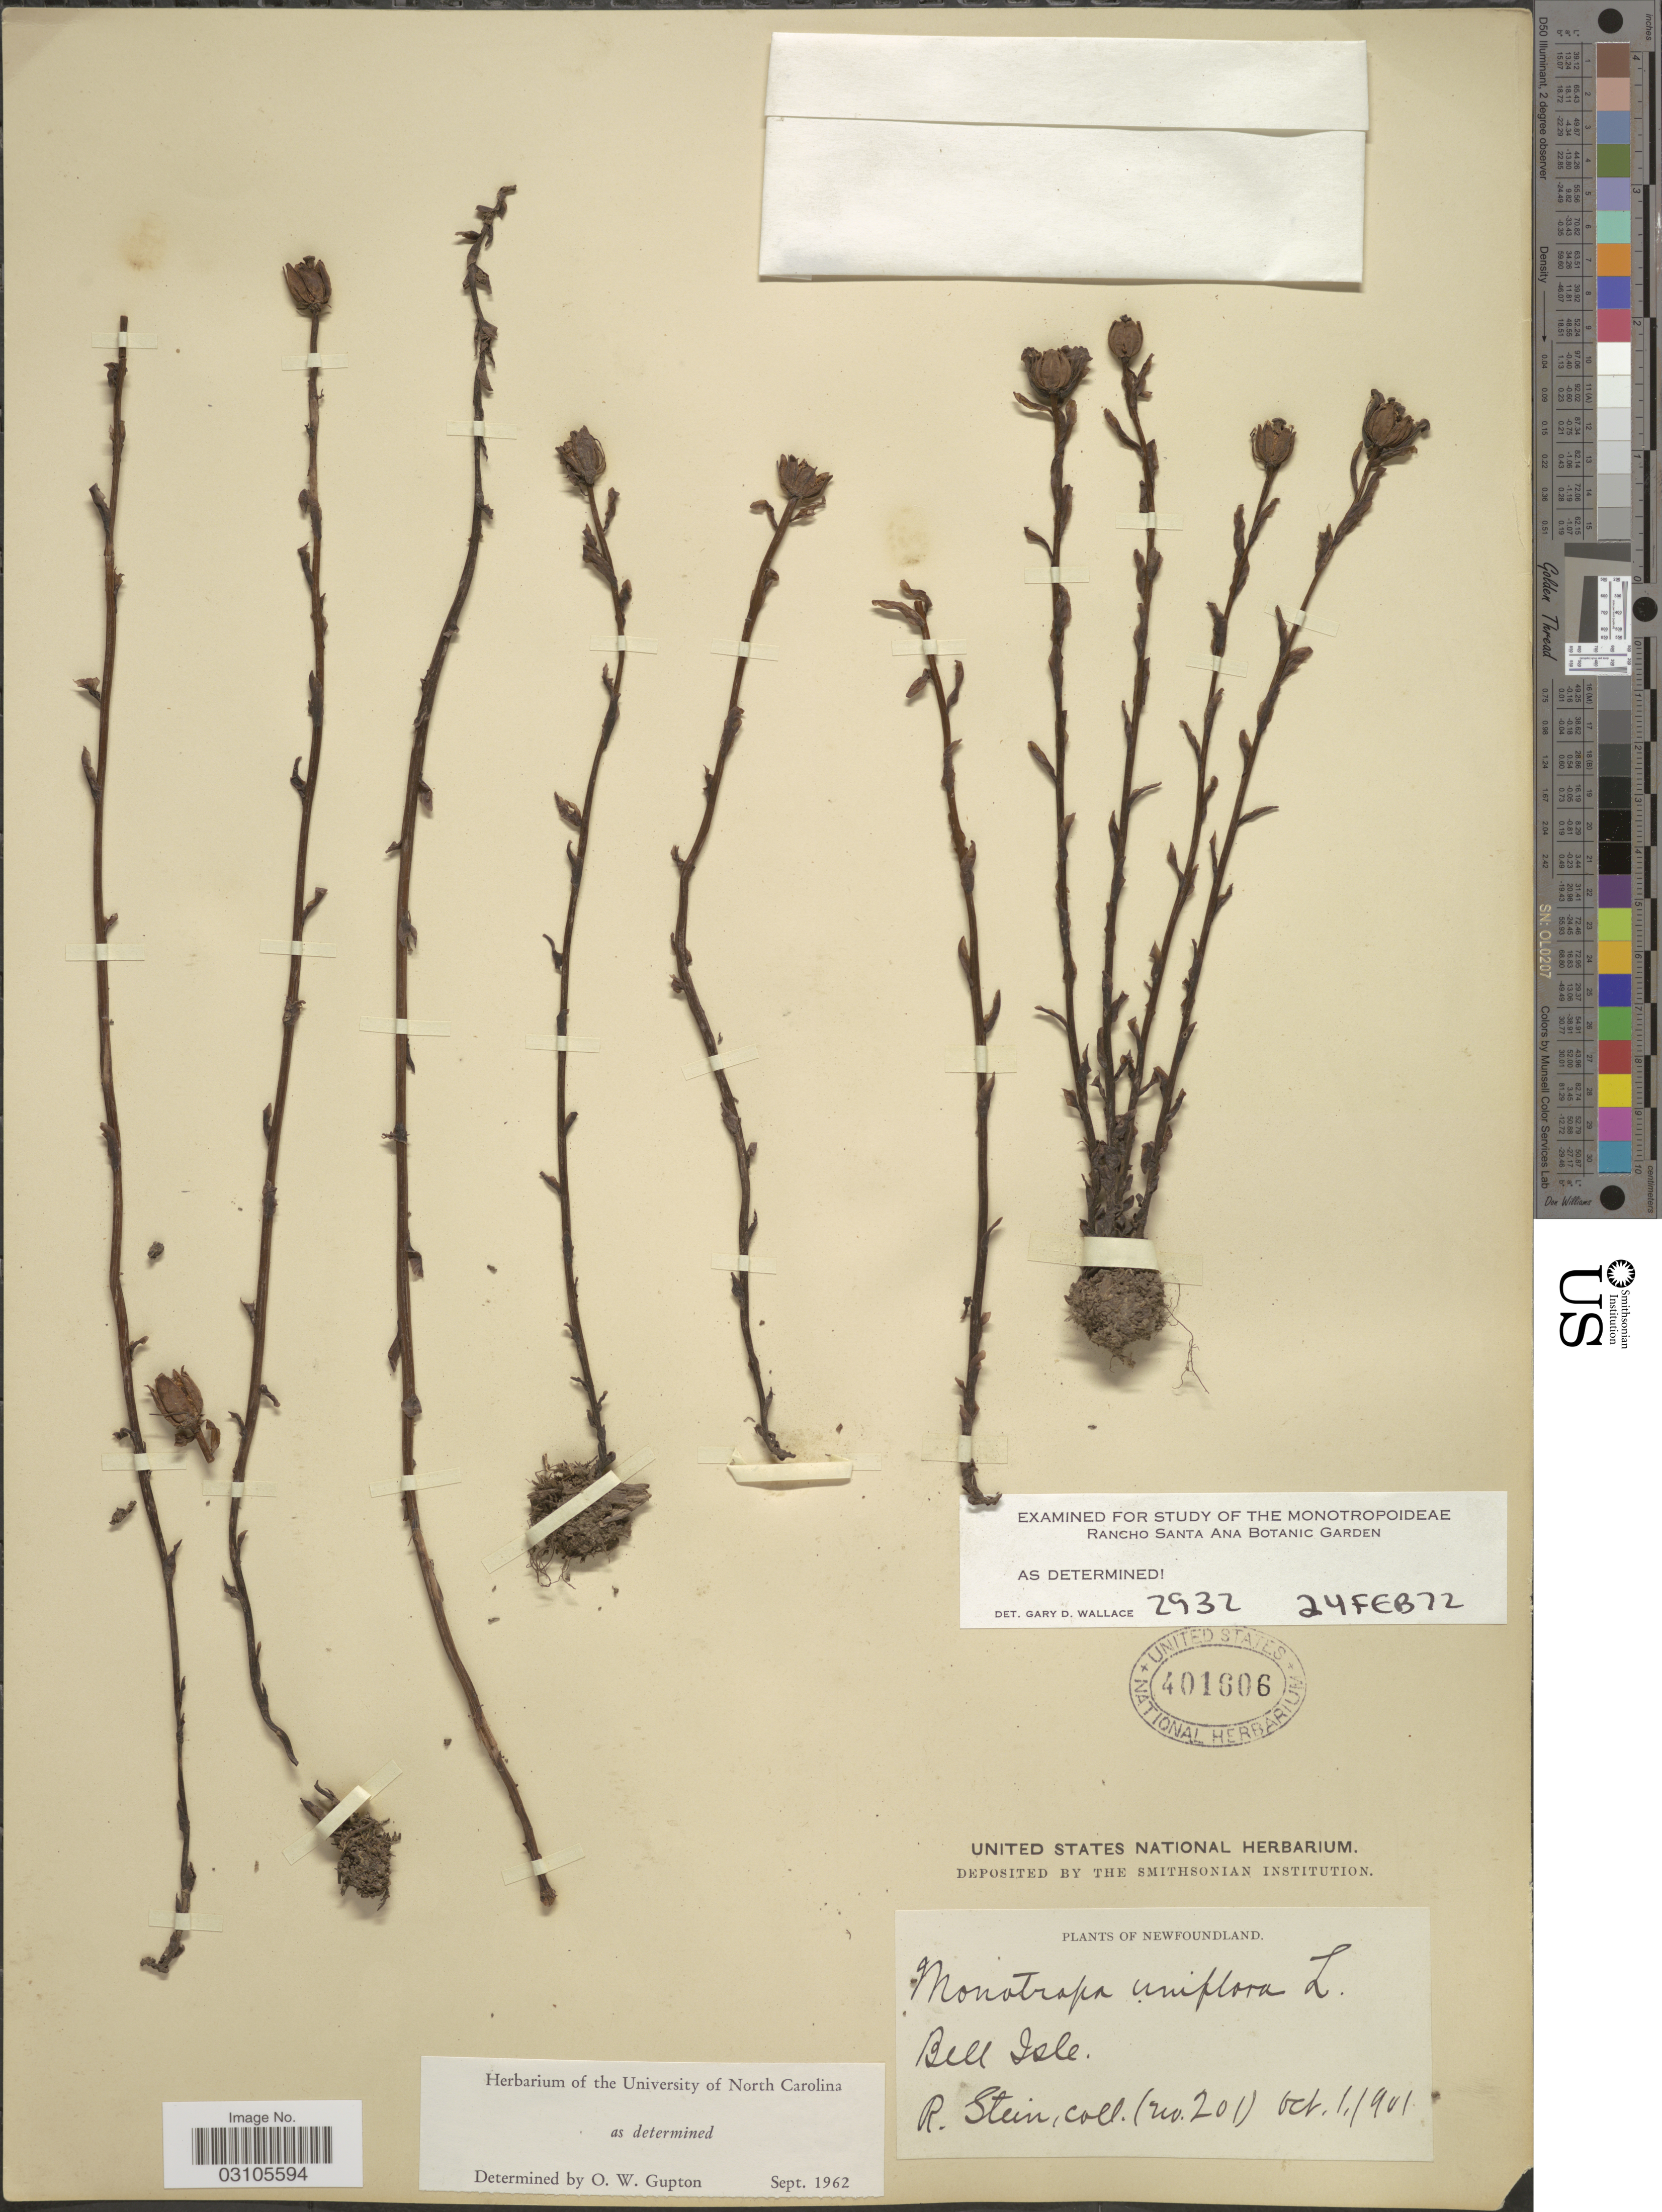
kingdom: Plantae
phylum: Tracheophyta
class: Magnoliopsida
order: Ericales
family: Ericaceae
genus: Monotropa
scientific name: Monotropa uniflora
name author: L.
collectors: R. Stein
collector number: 201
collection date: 1901-10-01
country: Canada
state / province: Newfoundland and Labrador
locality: Bell Isle.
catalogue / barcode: US 401606